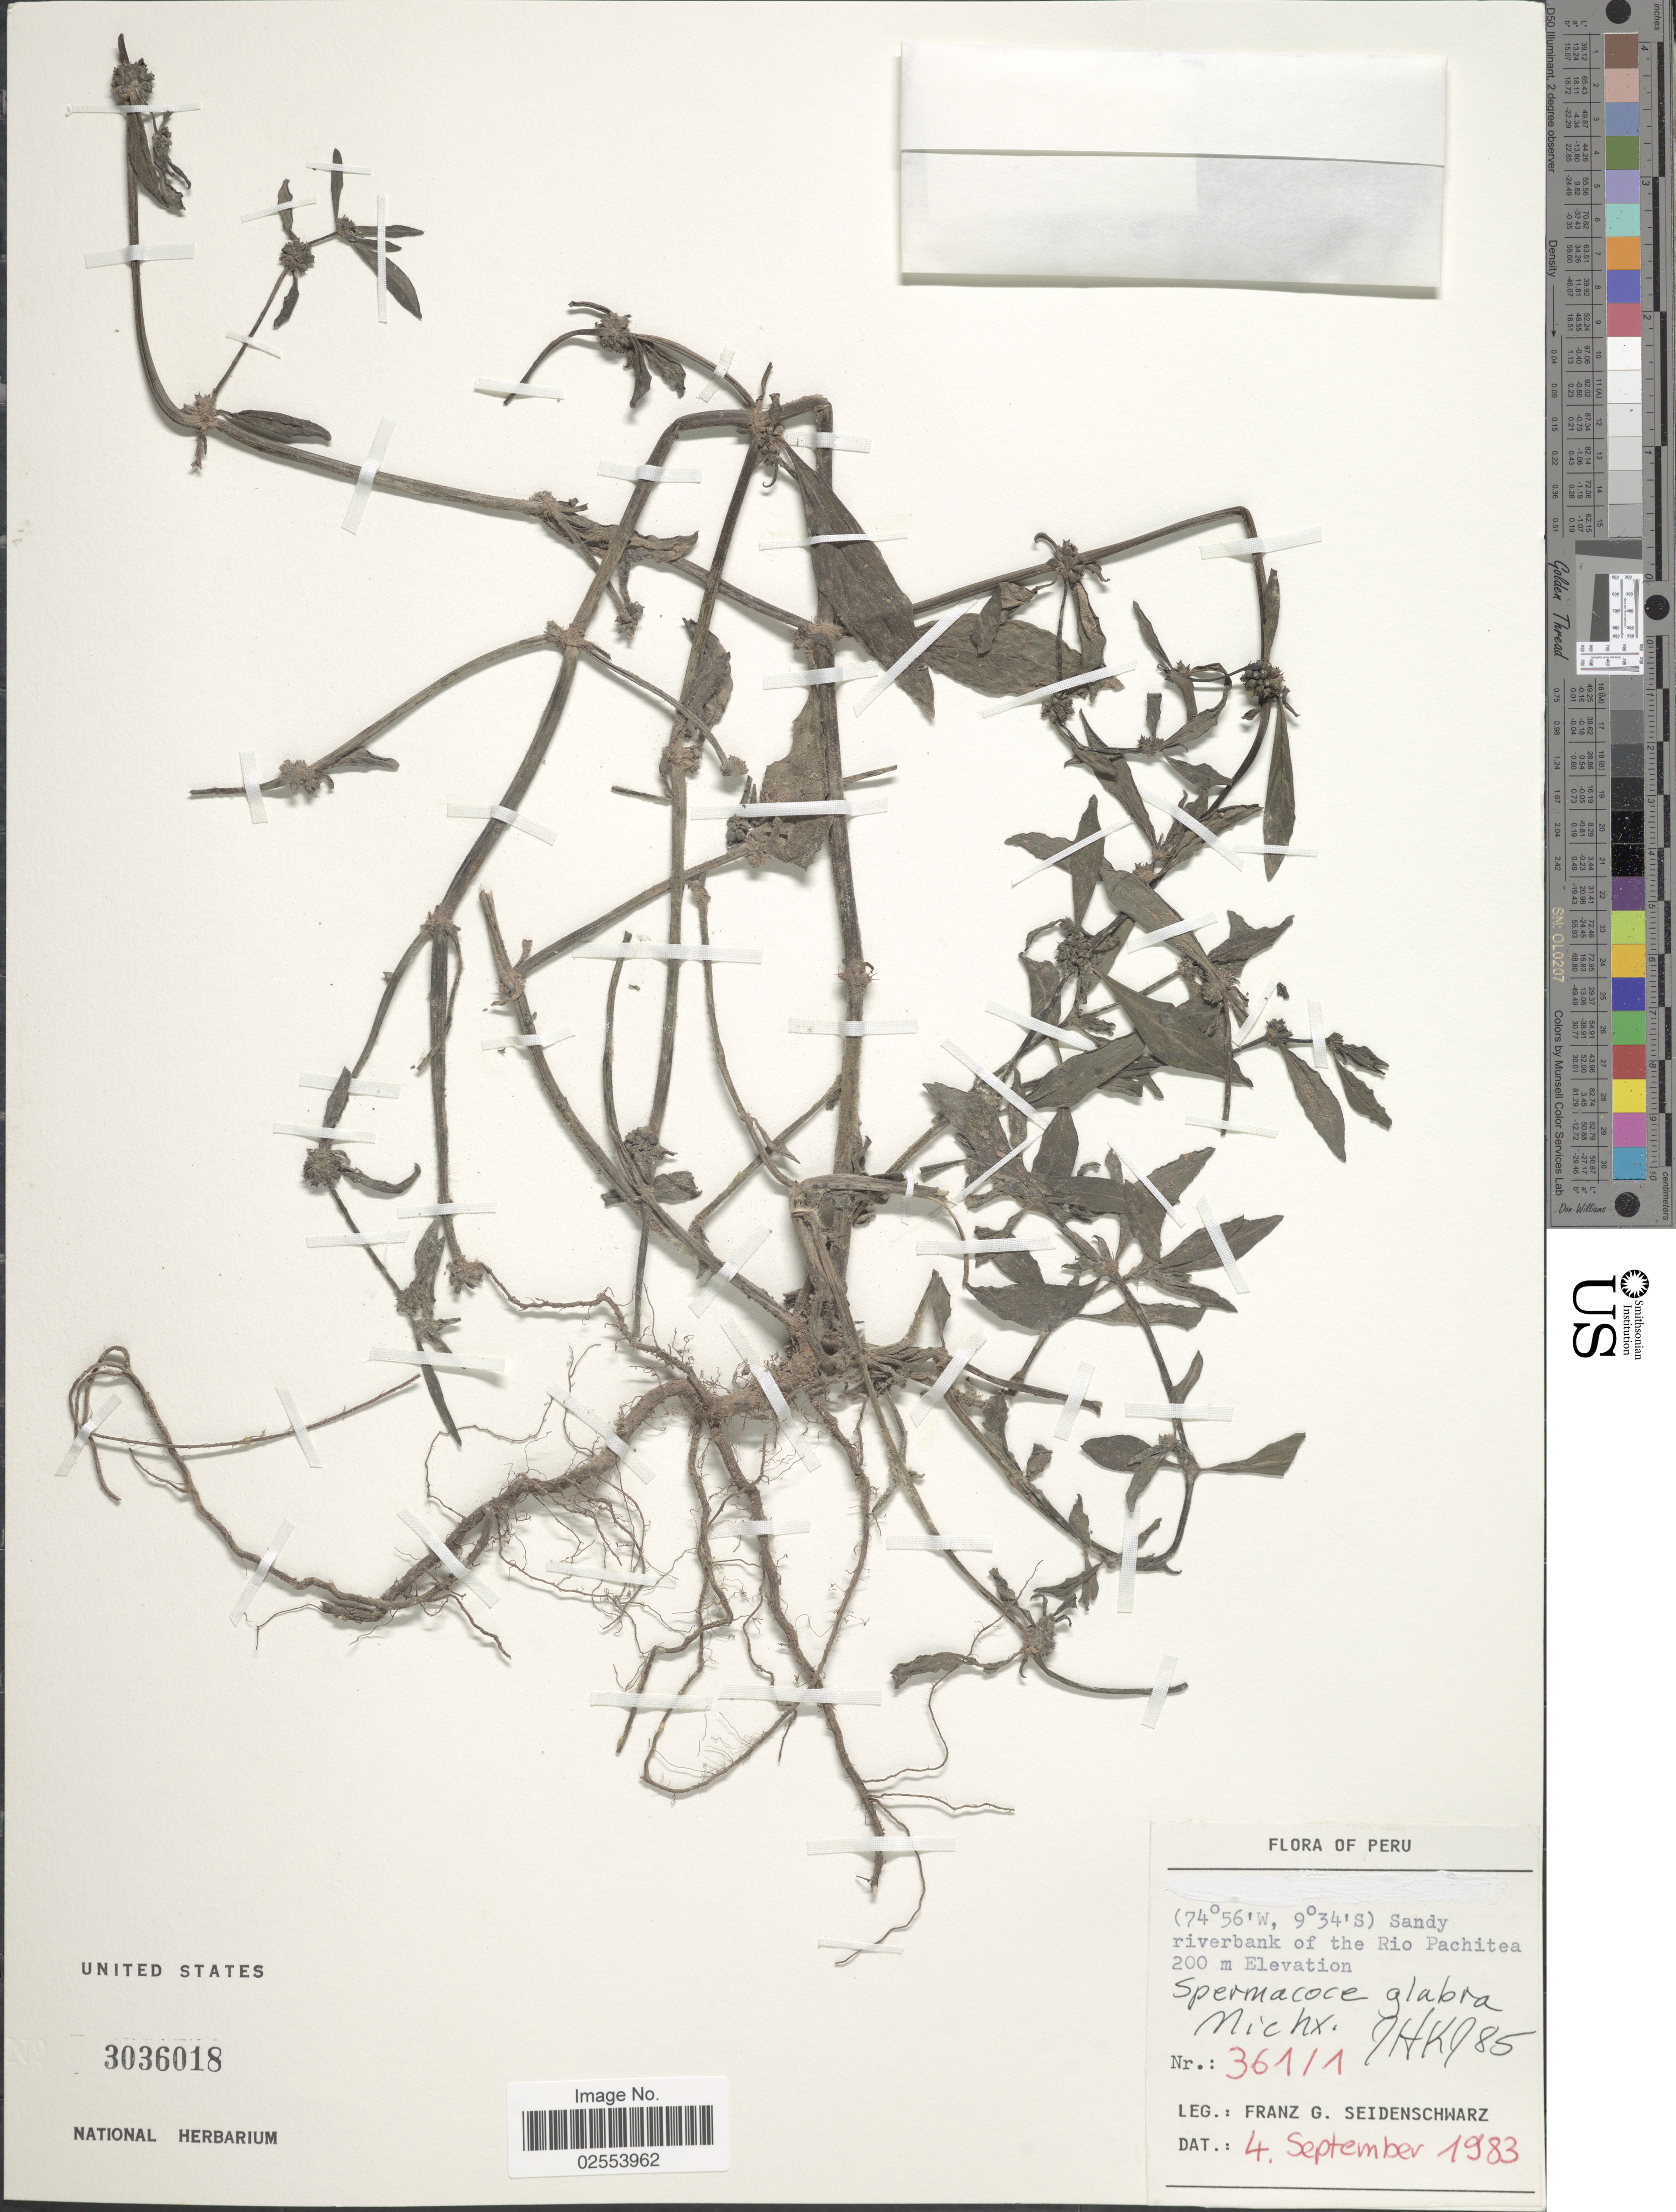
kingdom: Plantae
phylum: Tracheophyta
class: Magnoliopsida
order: Gentianales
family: Rubiaceae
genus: Spermacoce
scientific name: Spermacoce riparia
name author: Cham. & Schltdl.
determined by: Florentin, Mariela Nunez, (CTES), Instituto de Botanica del Nordeste (ARGENTINA)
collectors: F. Seidenschwarz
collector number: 36111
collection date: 1983-09-04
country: Peru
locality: Sandy riverbank of the Rio Pachitea.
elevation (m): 200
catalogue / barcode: US 3036018